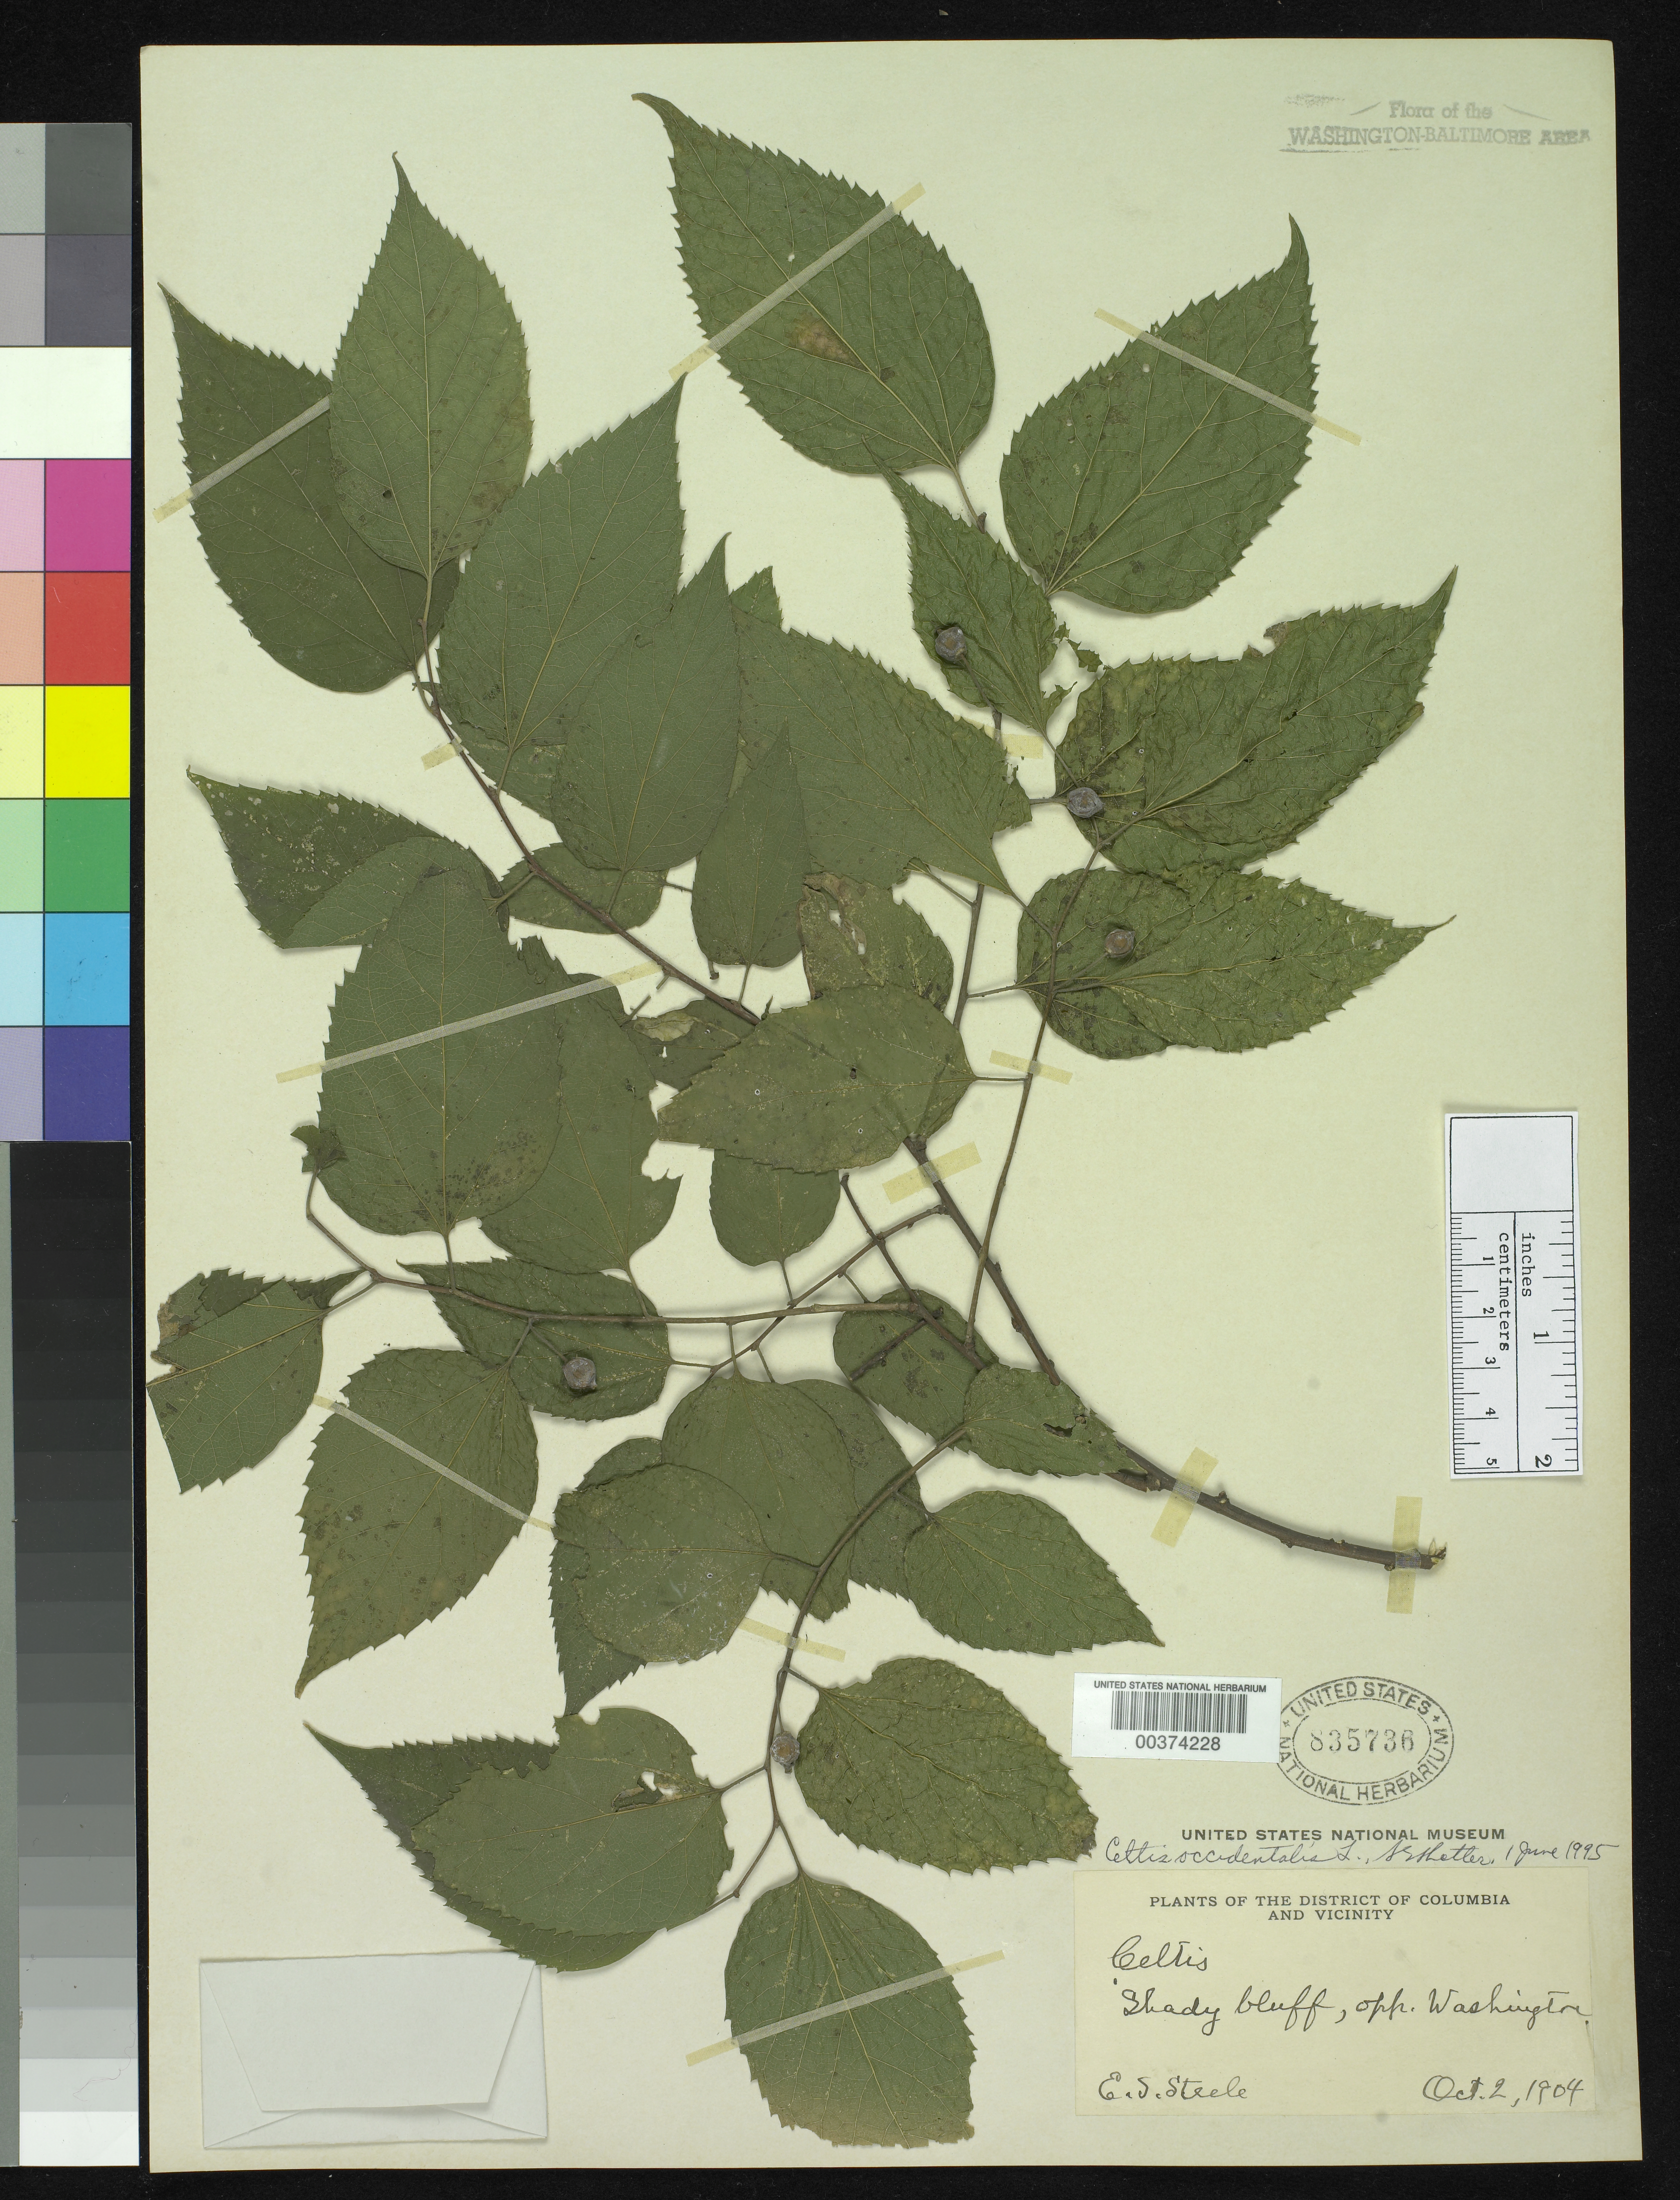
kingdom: Plantae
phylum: Tracheophyta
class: Magnoliopsida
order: Rosales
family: Cannabaceae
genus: Celtis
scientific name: Celtis occidentalis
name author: L.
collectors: E. Steele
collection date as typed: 02 Oct 1904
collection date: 1904-10-02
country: United States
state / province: Virginia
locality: Opposite Washington, river banks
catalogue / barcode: US 835736